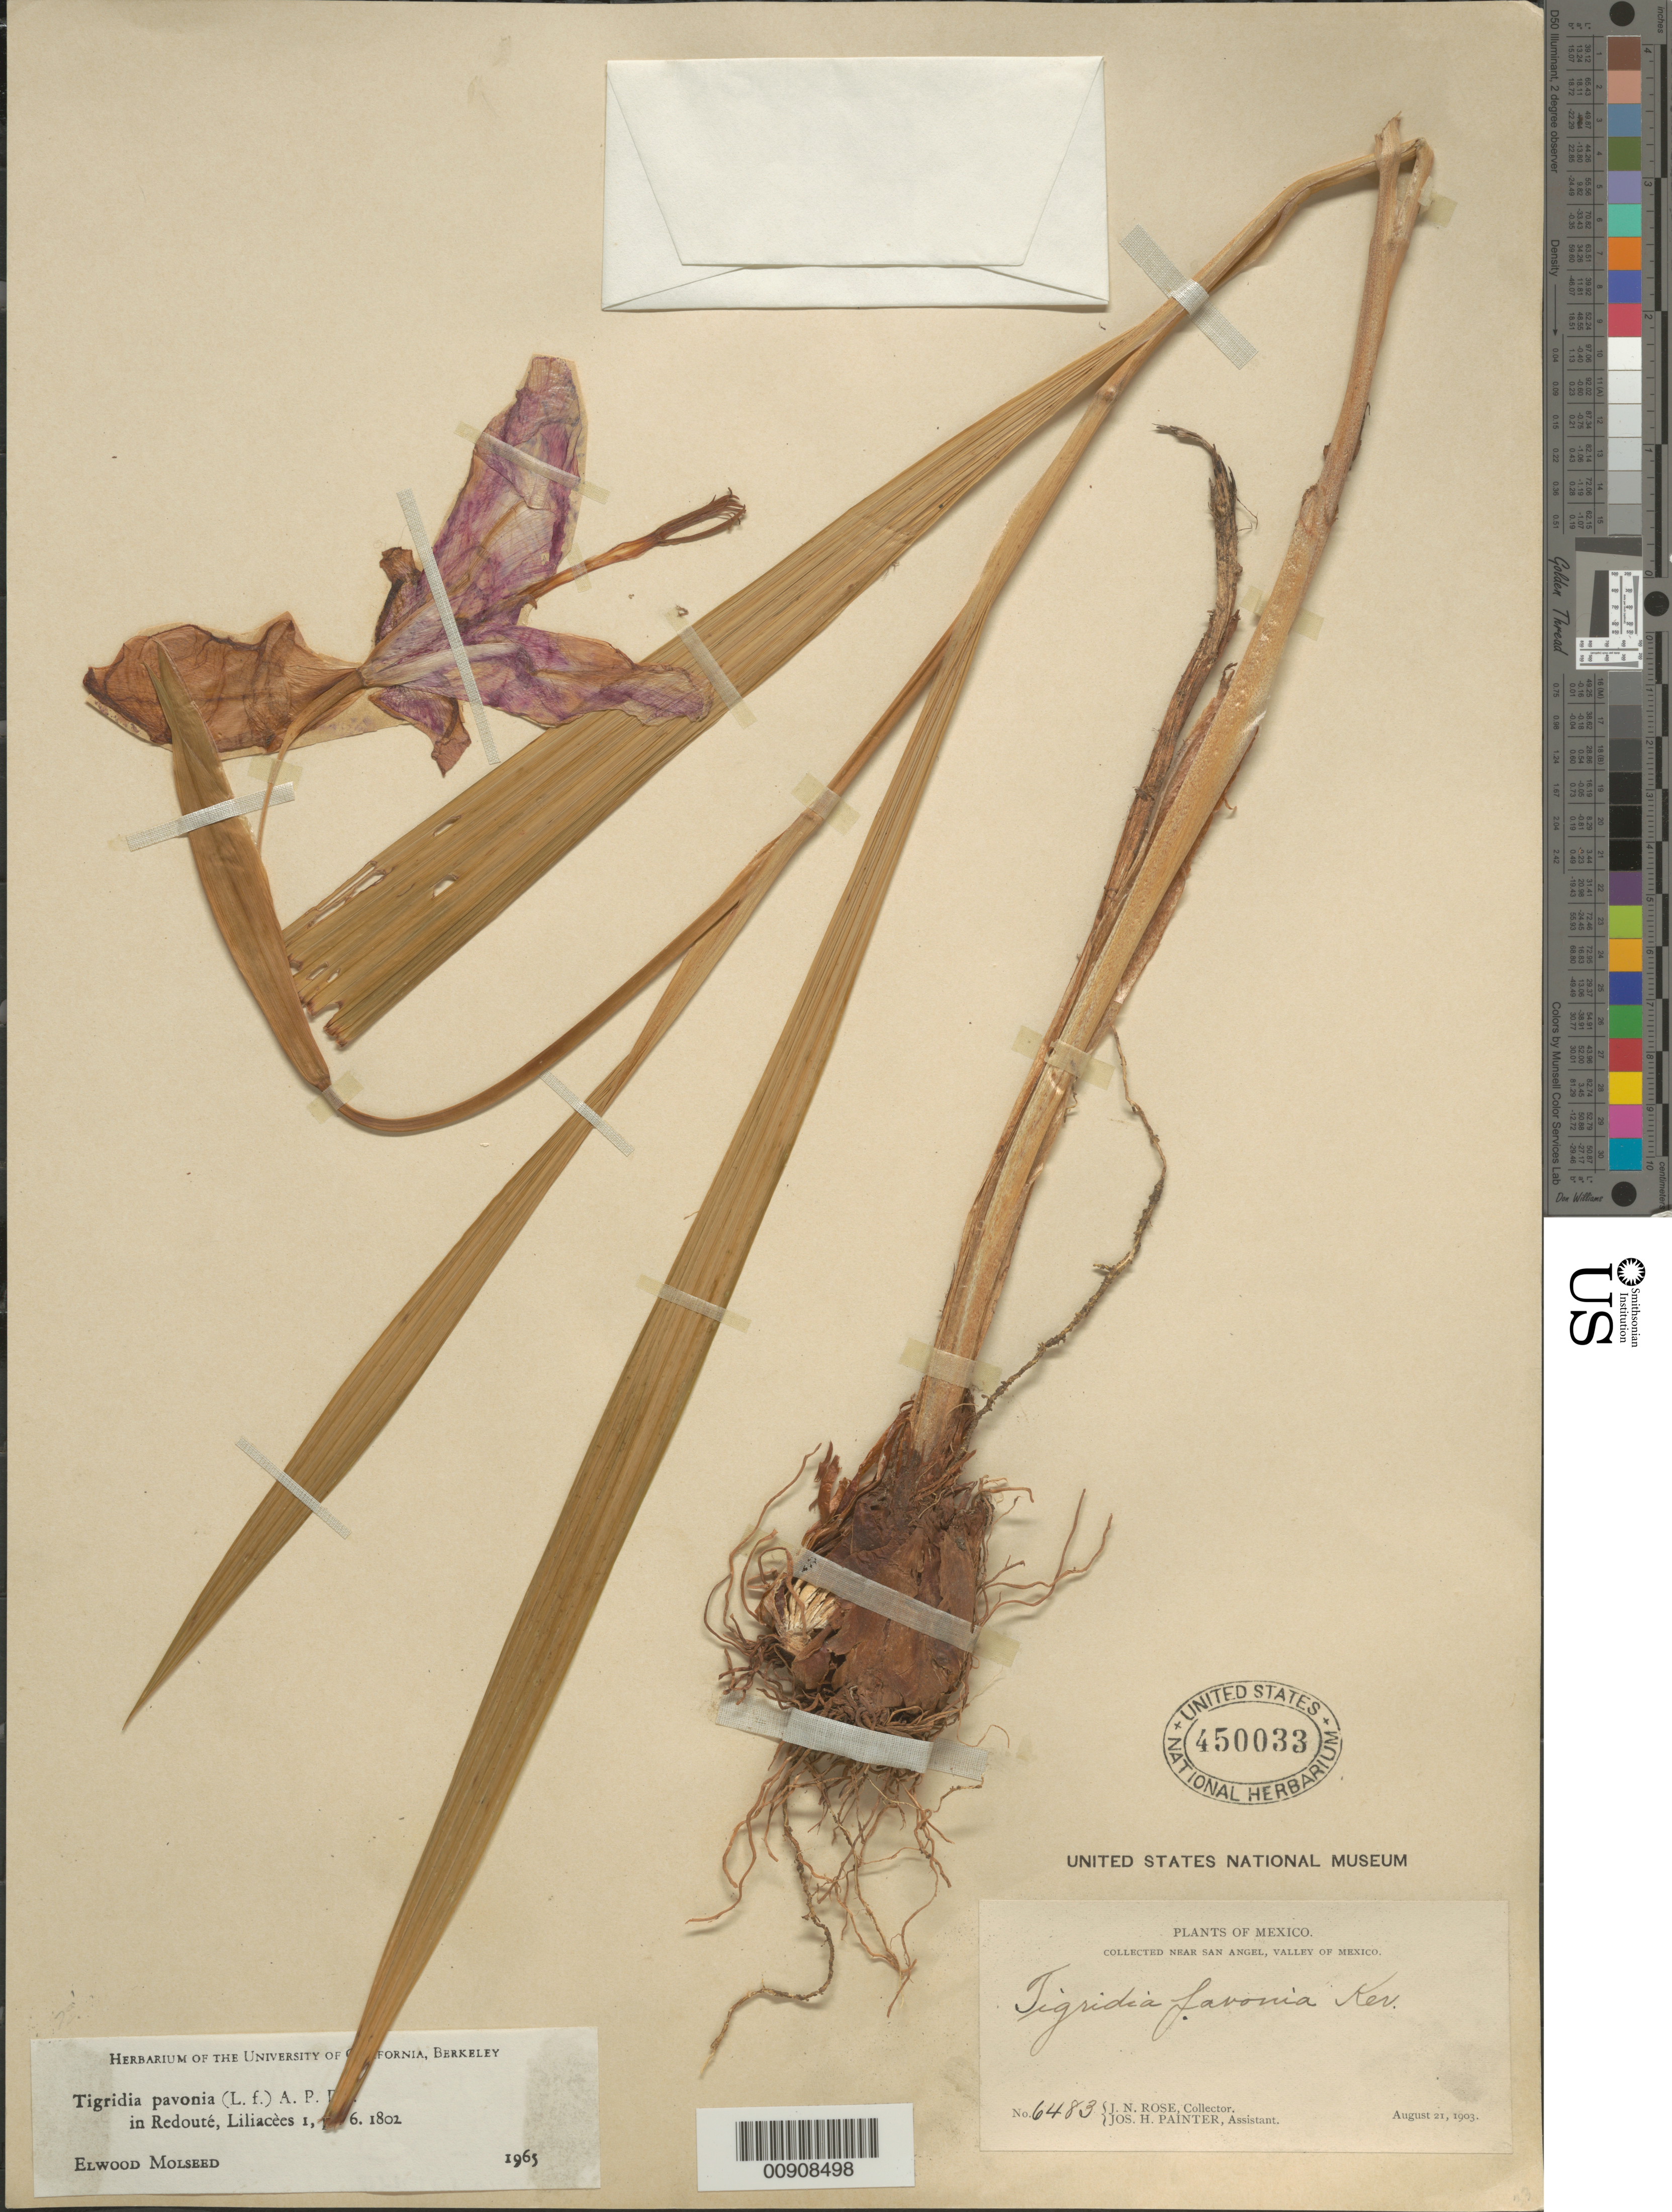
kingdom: Plantae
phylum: Tracheophyta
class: Liliopsida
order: Asparagales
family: Iridaceae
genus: Tigridia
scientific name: Tigridia pavonia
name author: (L. f.) DC.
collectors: J. N. Rose & J. H. Painter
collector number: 6483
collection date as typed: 21 Aug 1903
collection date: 1903-08-21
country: Mexico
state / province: Distrito Federal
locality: Near San Angel, Valley of Mexico.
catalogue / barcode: US 450033